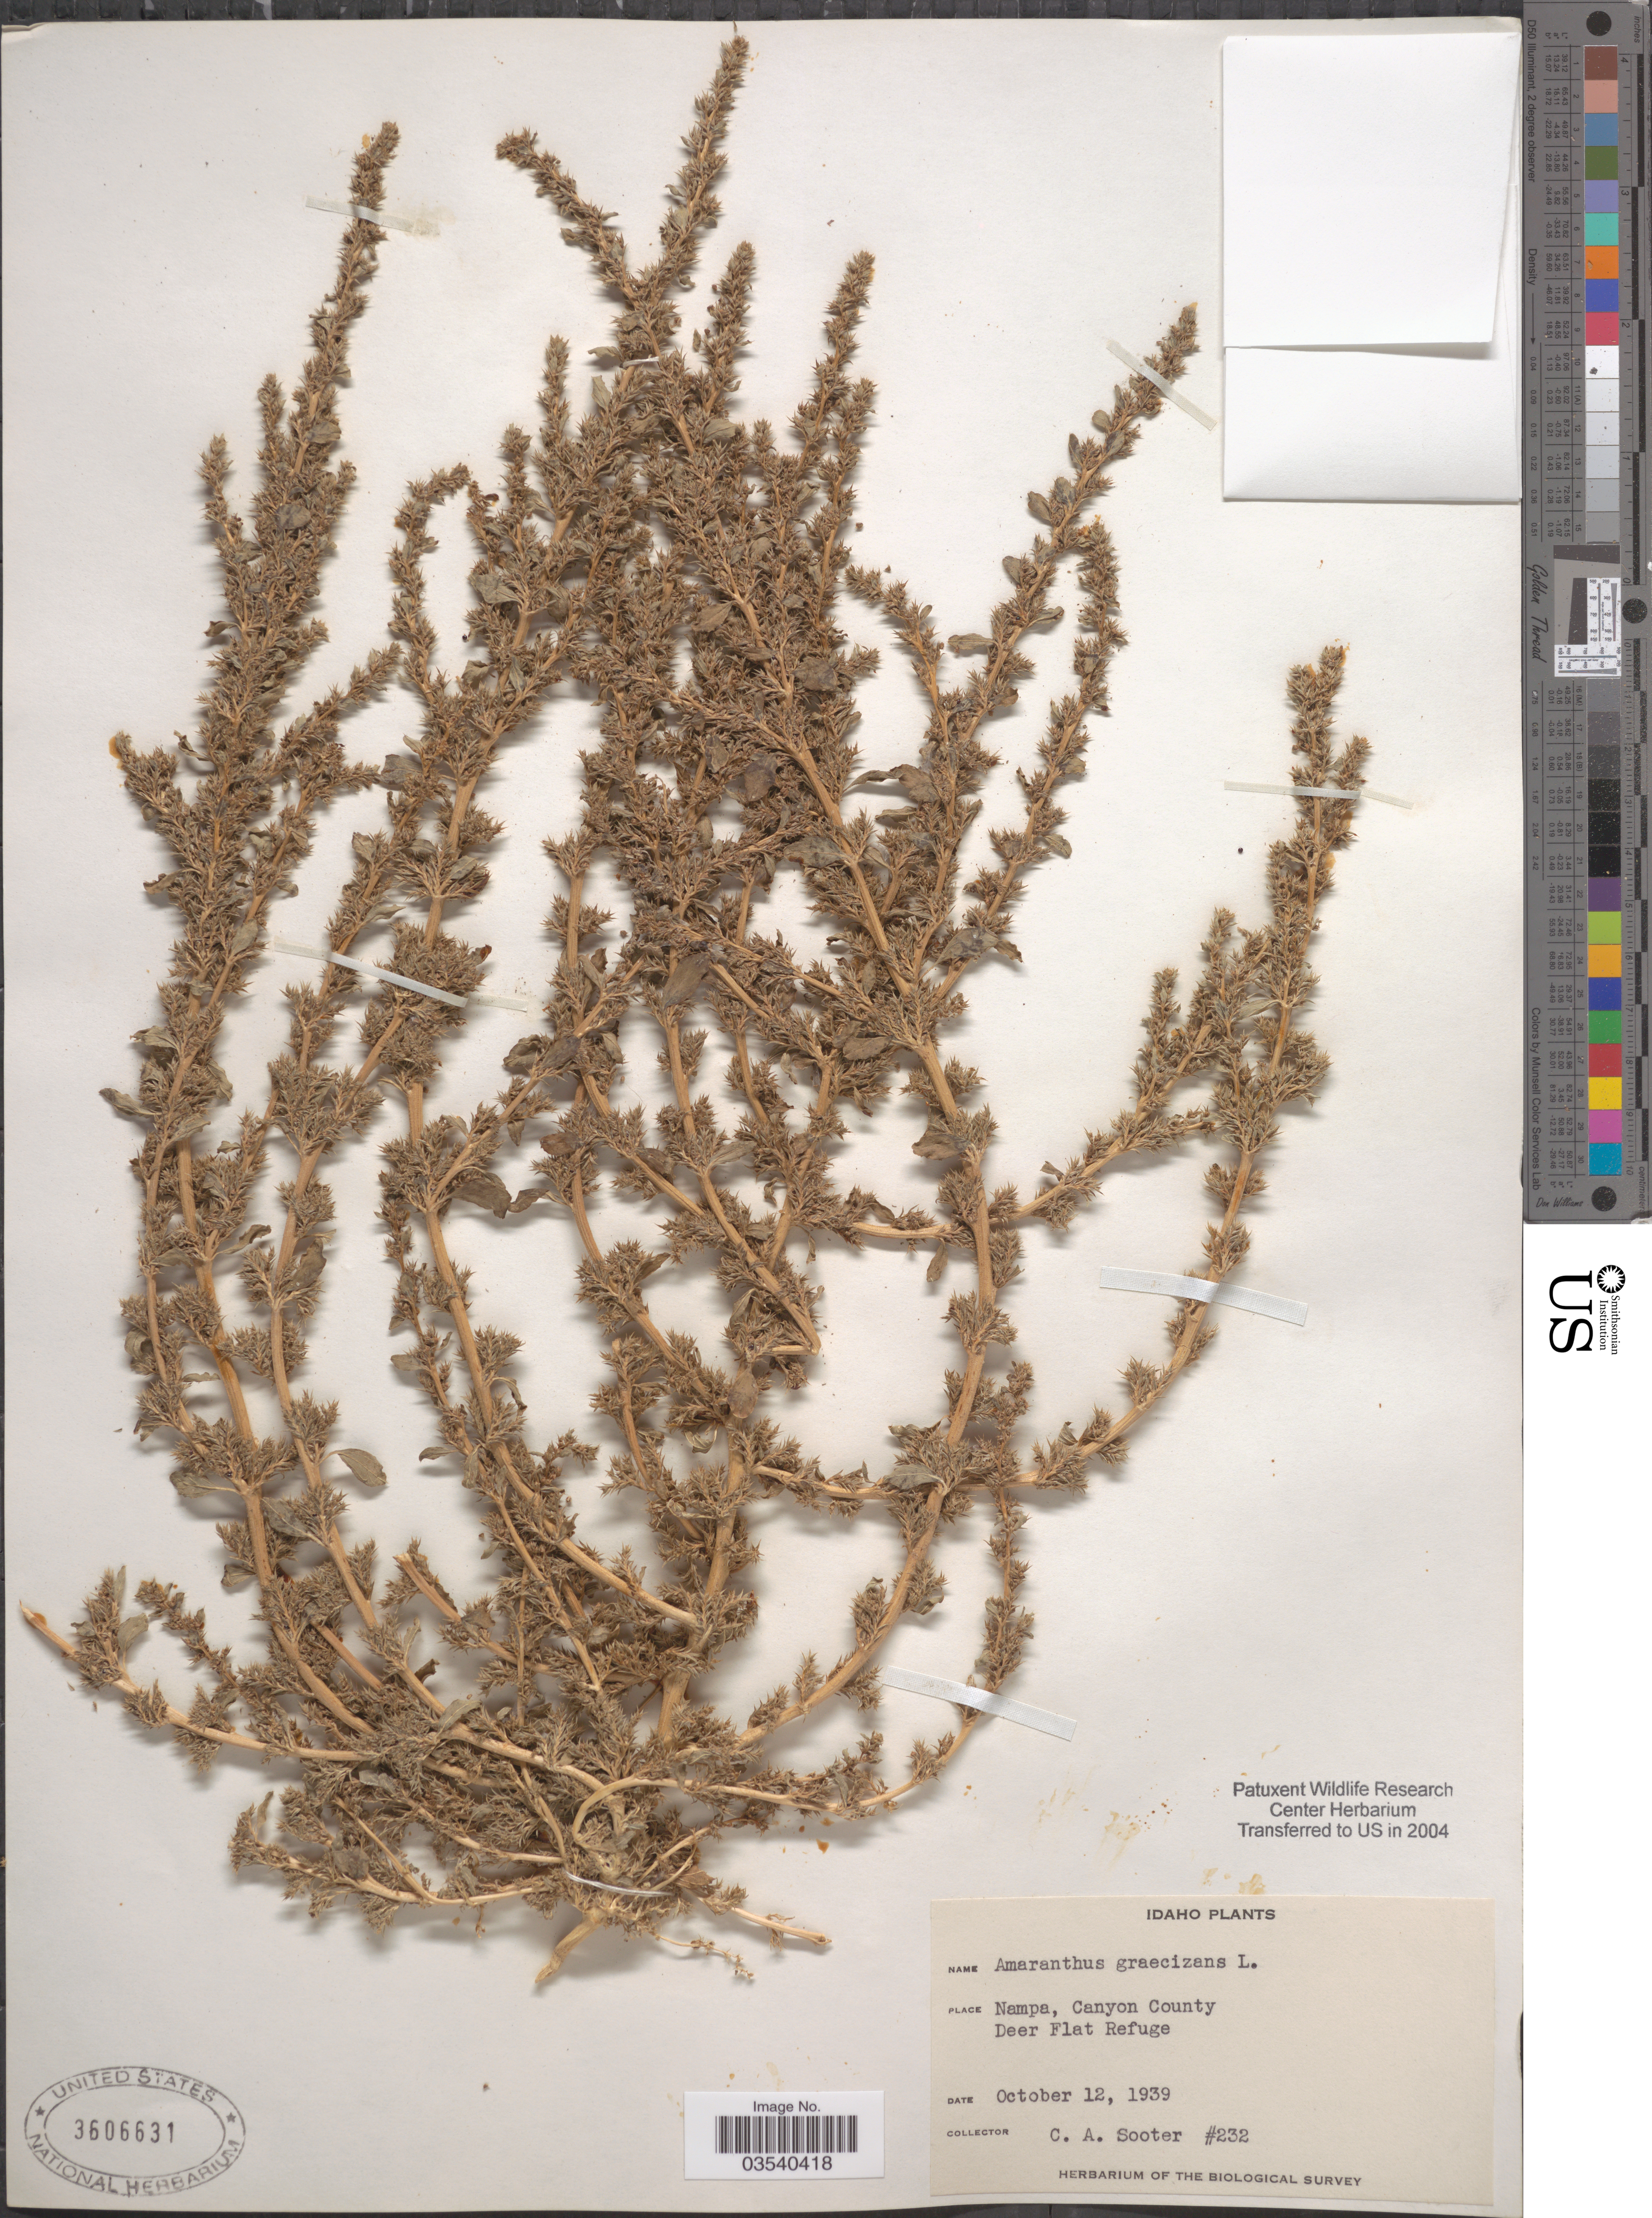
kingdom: Plantae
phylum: Tracheophyta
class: Magnoliopsida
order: Caryophyllales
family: Amaranthaceae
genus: Amaranthus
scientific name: Amaranthus graecizans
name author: L.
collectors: C. Sooter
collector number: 232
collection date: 1939-10-12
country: United States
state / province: Idaho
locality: Nampa, Canyon County. Deer Flat Refuge.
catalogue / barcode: US 3606631